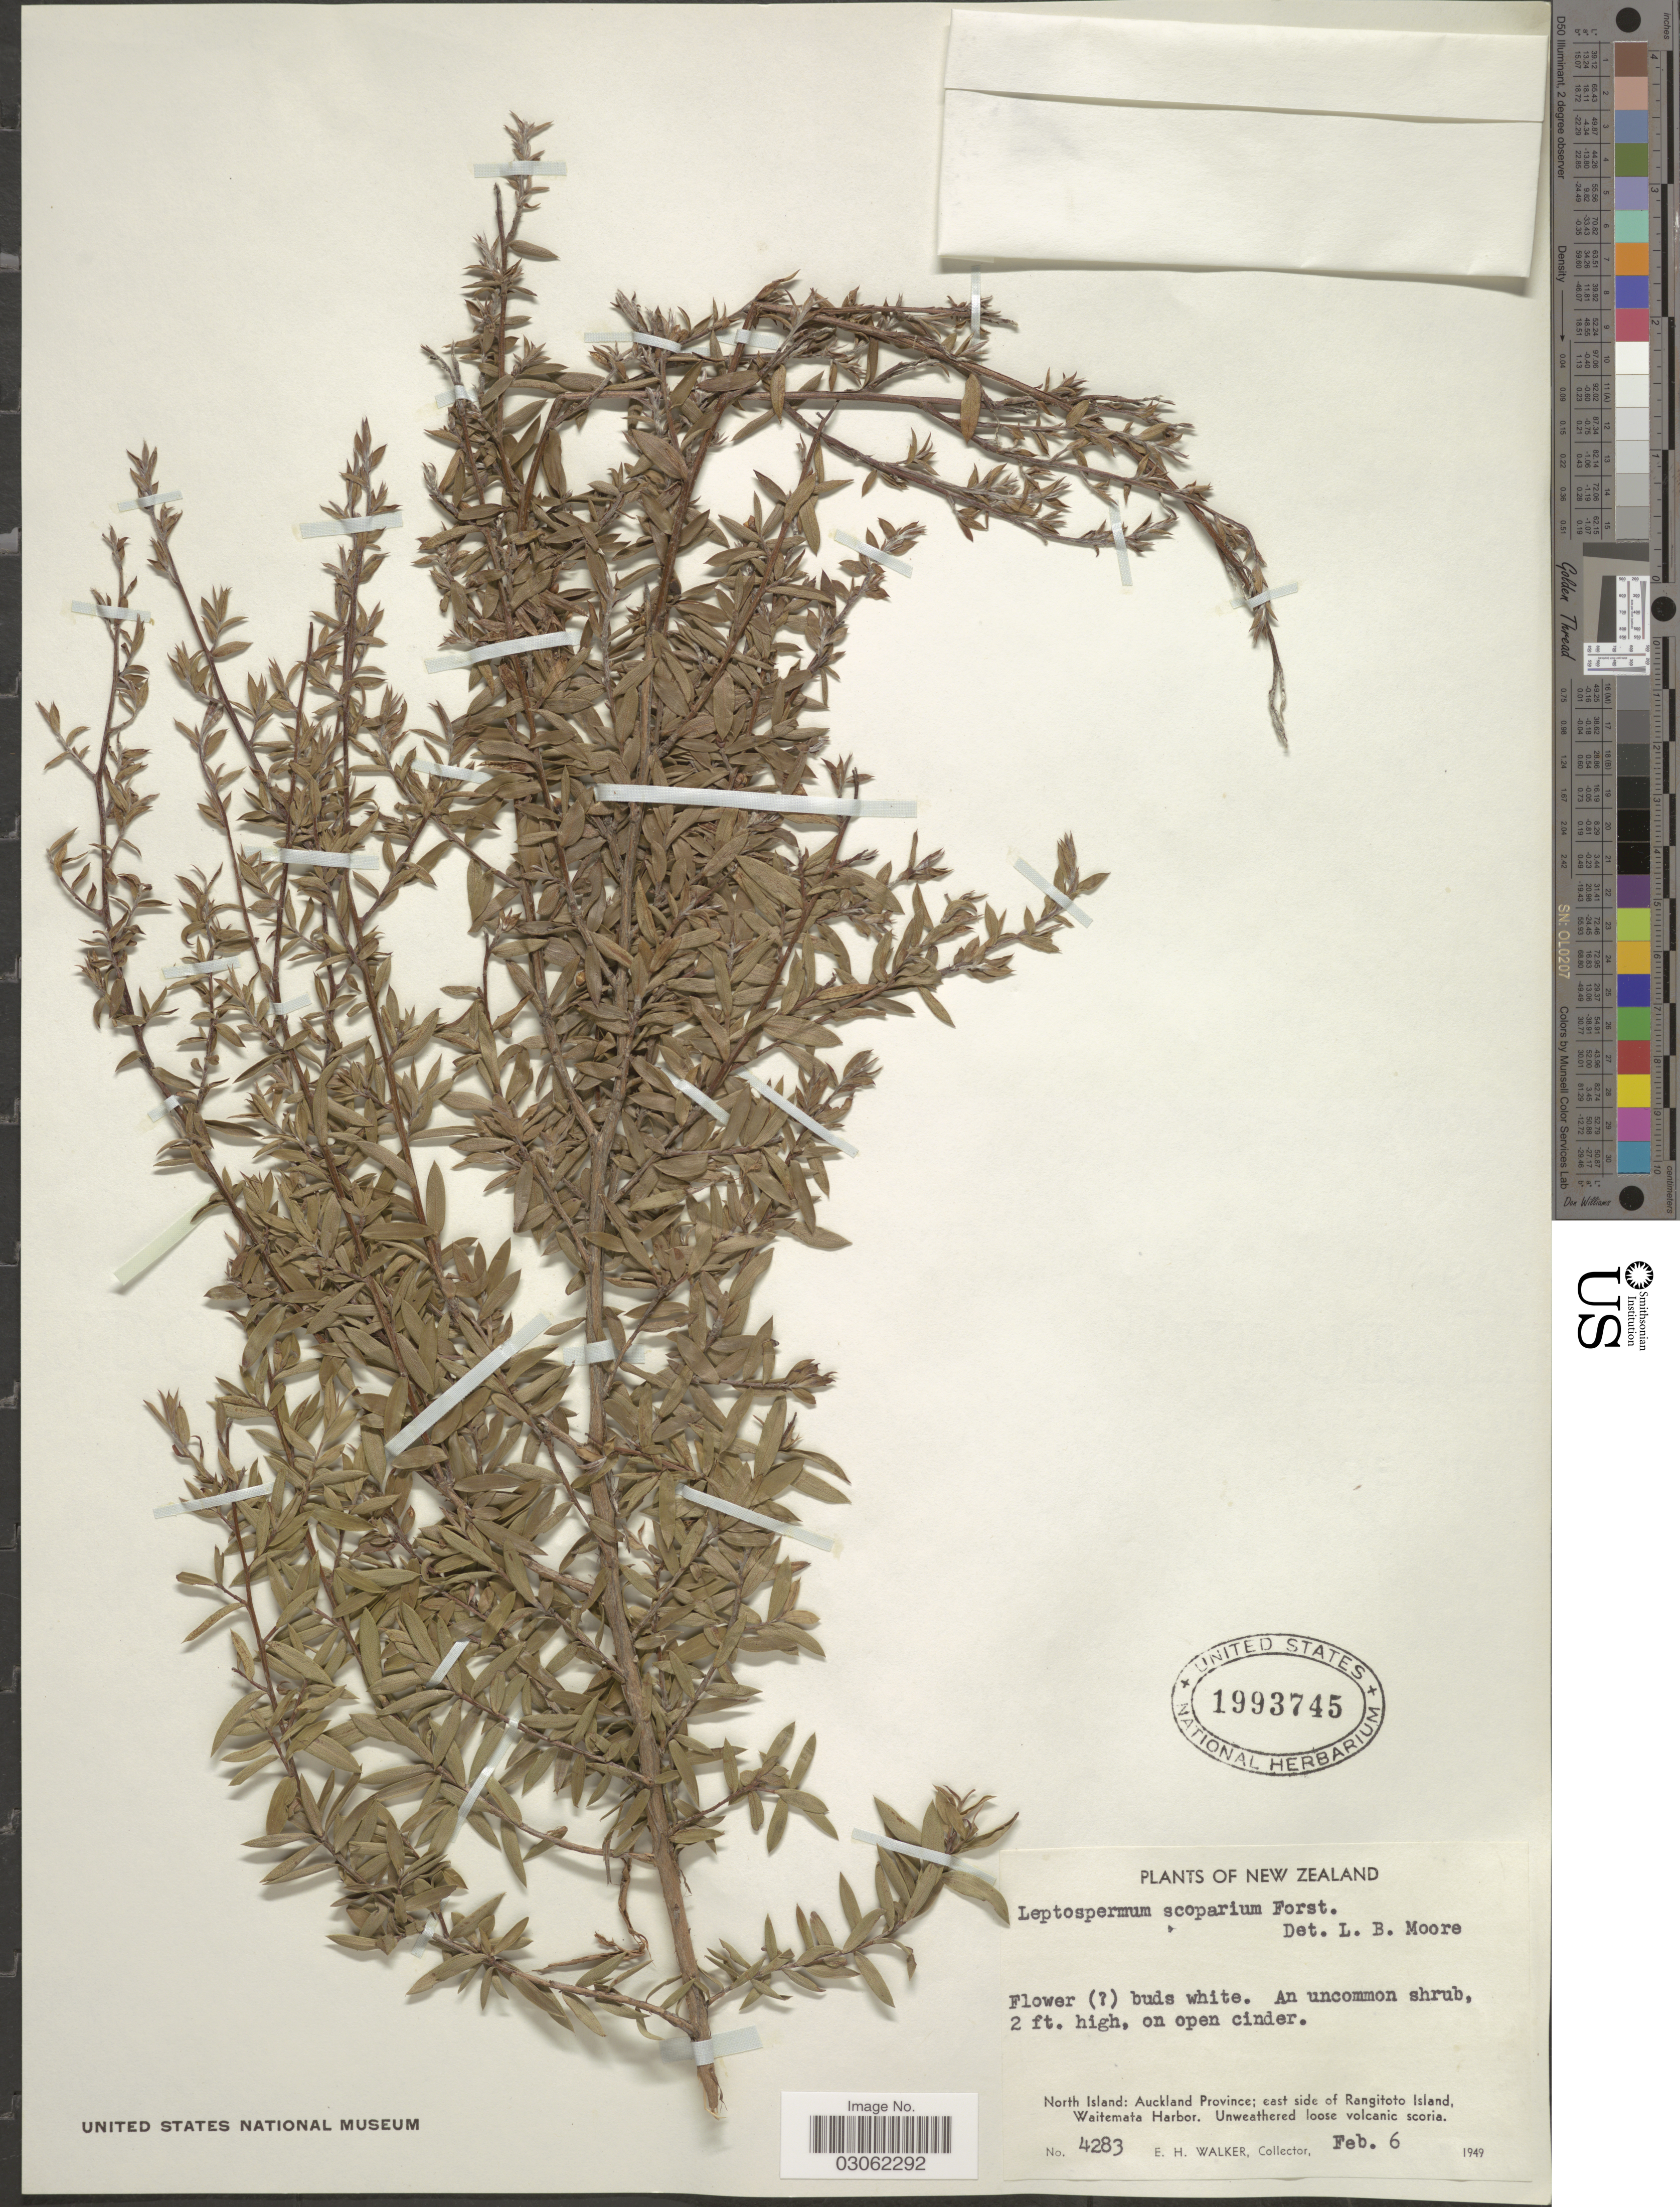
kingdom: Plantae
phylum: Tracheophyta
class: Magnoliopsida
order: Myrtales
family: Myrtaceae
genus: Leptospermum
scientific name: Leptospermum scoparium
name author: J.R. Forst. & G. Forst.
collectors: E. H. Walker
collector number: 4283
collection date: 1949-02-06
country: New Zealand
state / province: Auckland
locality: North Island: Auckland Province; east side of Rangitoto Island, Waitemata Harbor.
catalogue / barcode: US 1993745